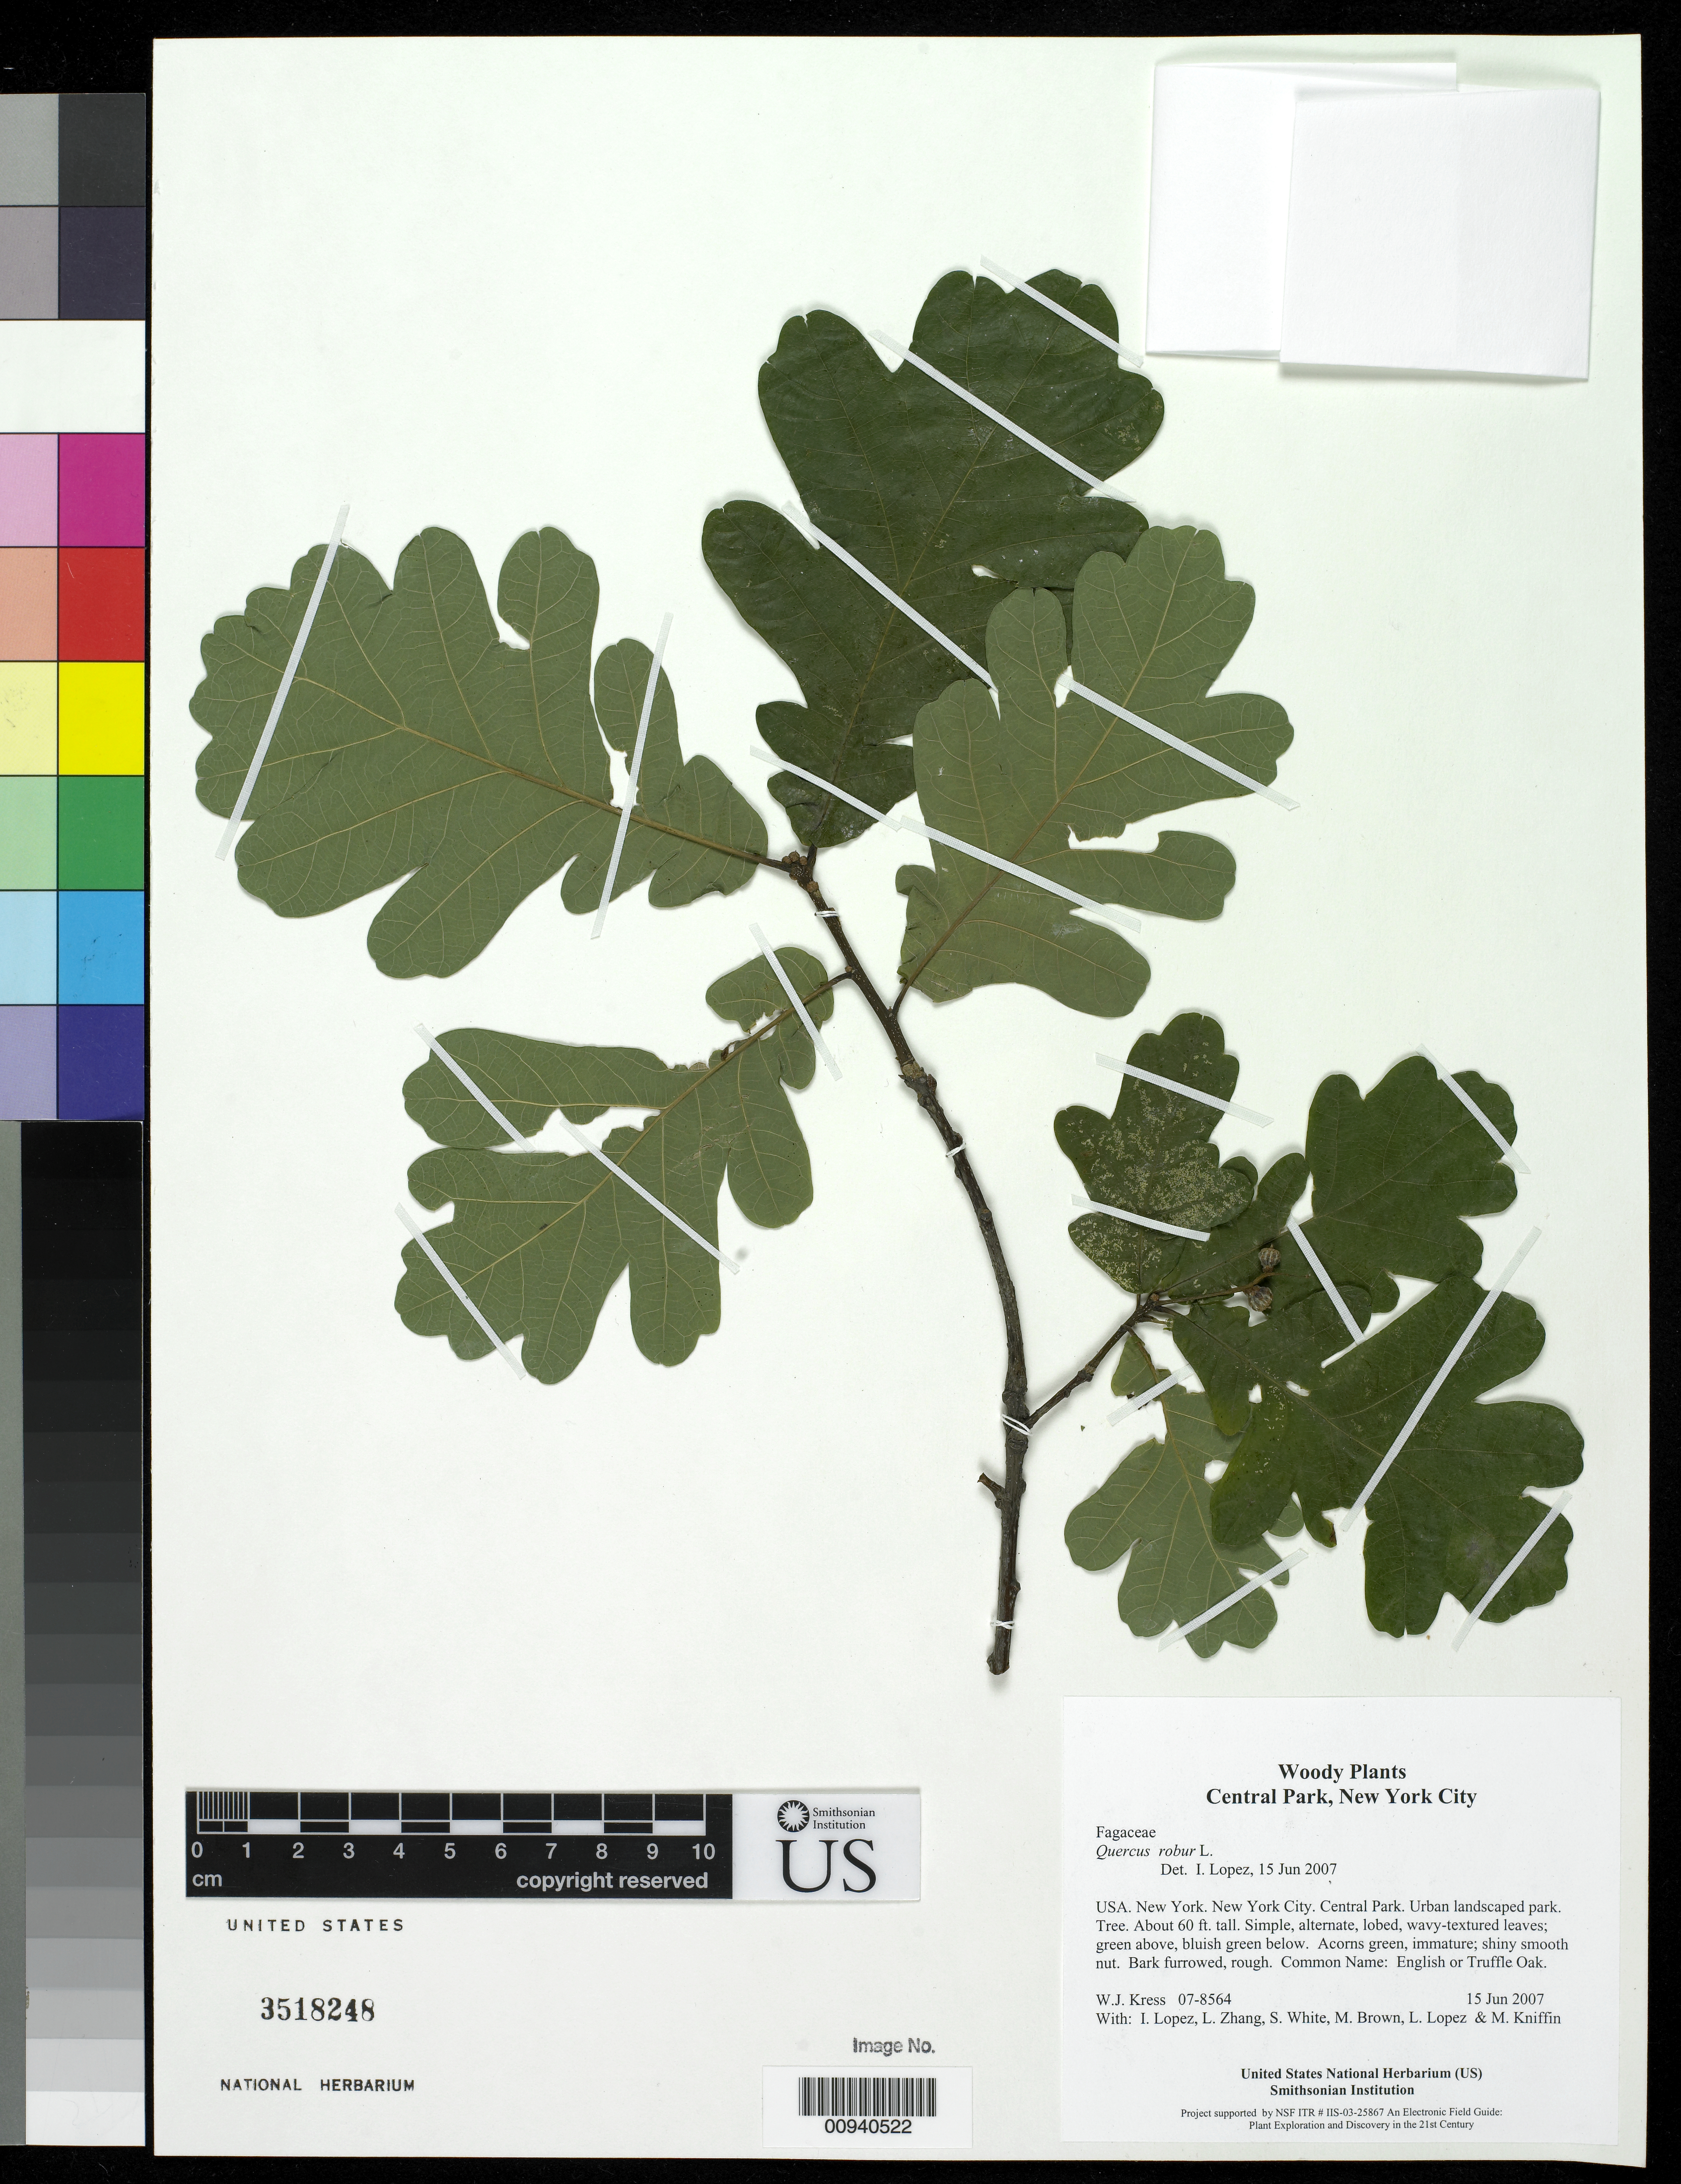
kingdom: Plantae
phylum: Tracheophyta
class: Magnoliopsida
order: Fagales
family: Fagaceae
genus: Quercus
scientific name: Quercus robur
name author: L.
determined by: Lopez, Ida C., (BOT), Smithsonian Institution - National Museum of Natural History (UNITED STATES)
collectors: W. J. Kress, I. C. Lopez, L. B. Zhang, S. White, M. Brown, L. López & M. Kniffin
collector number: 07-8564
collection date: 2007-06-15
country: United States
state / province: New York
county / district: New York City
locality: Central Park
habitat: Urban landscaped park.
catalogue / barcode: US 3518248